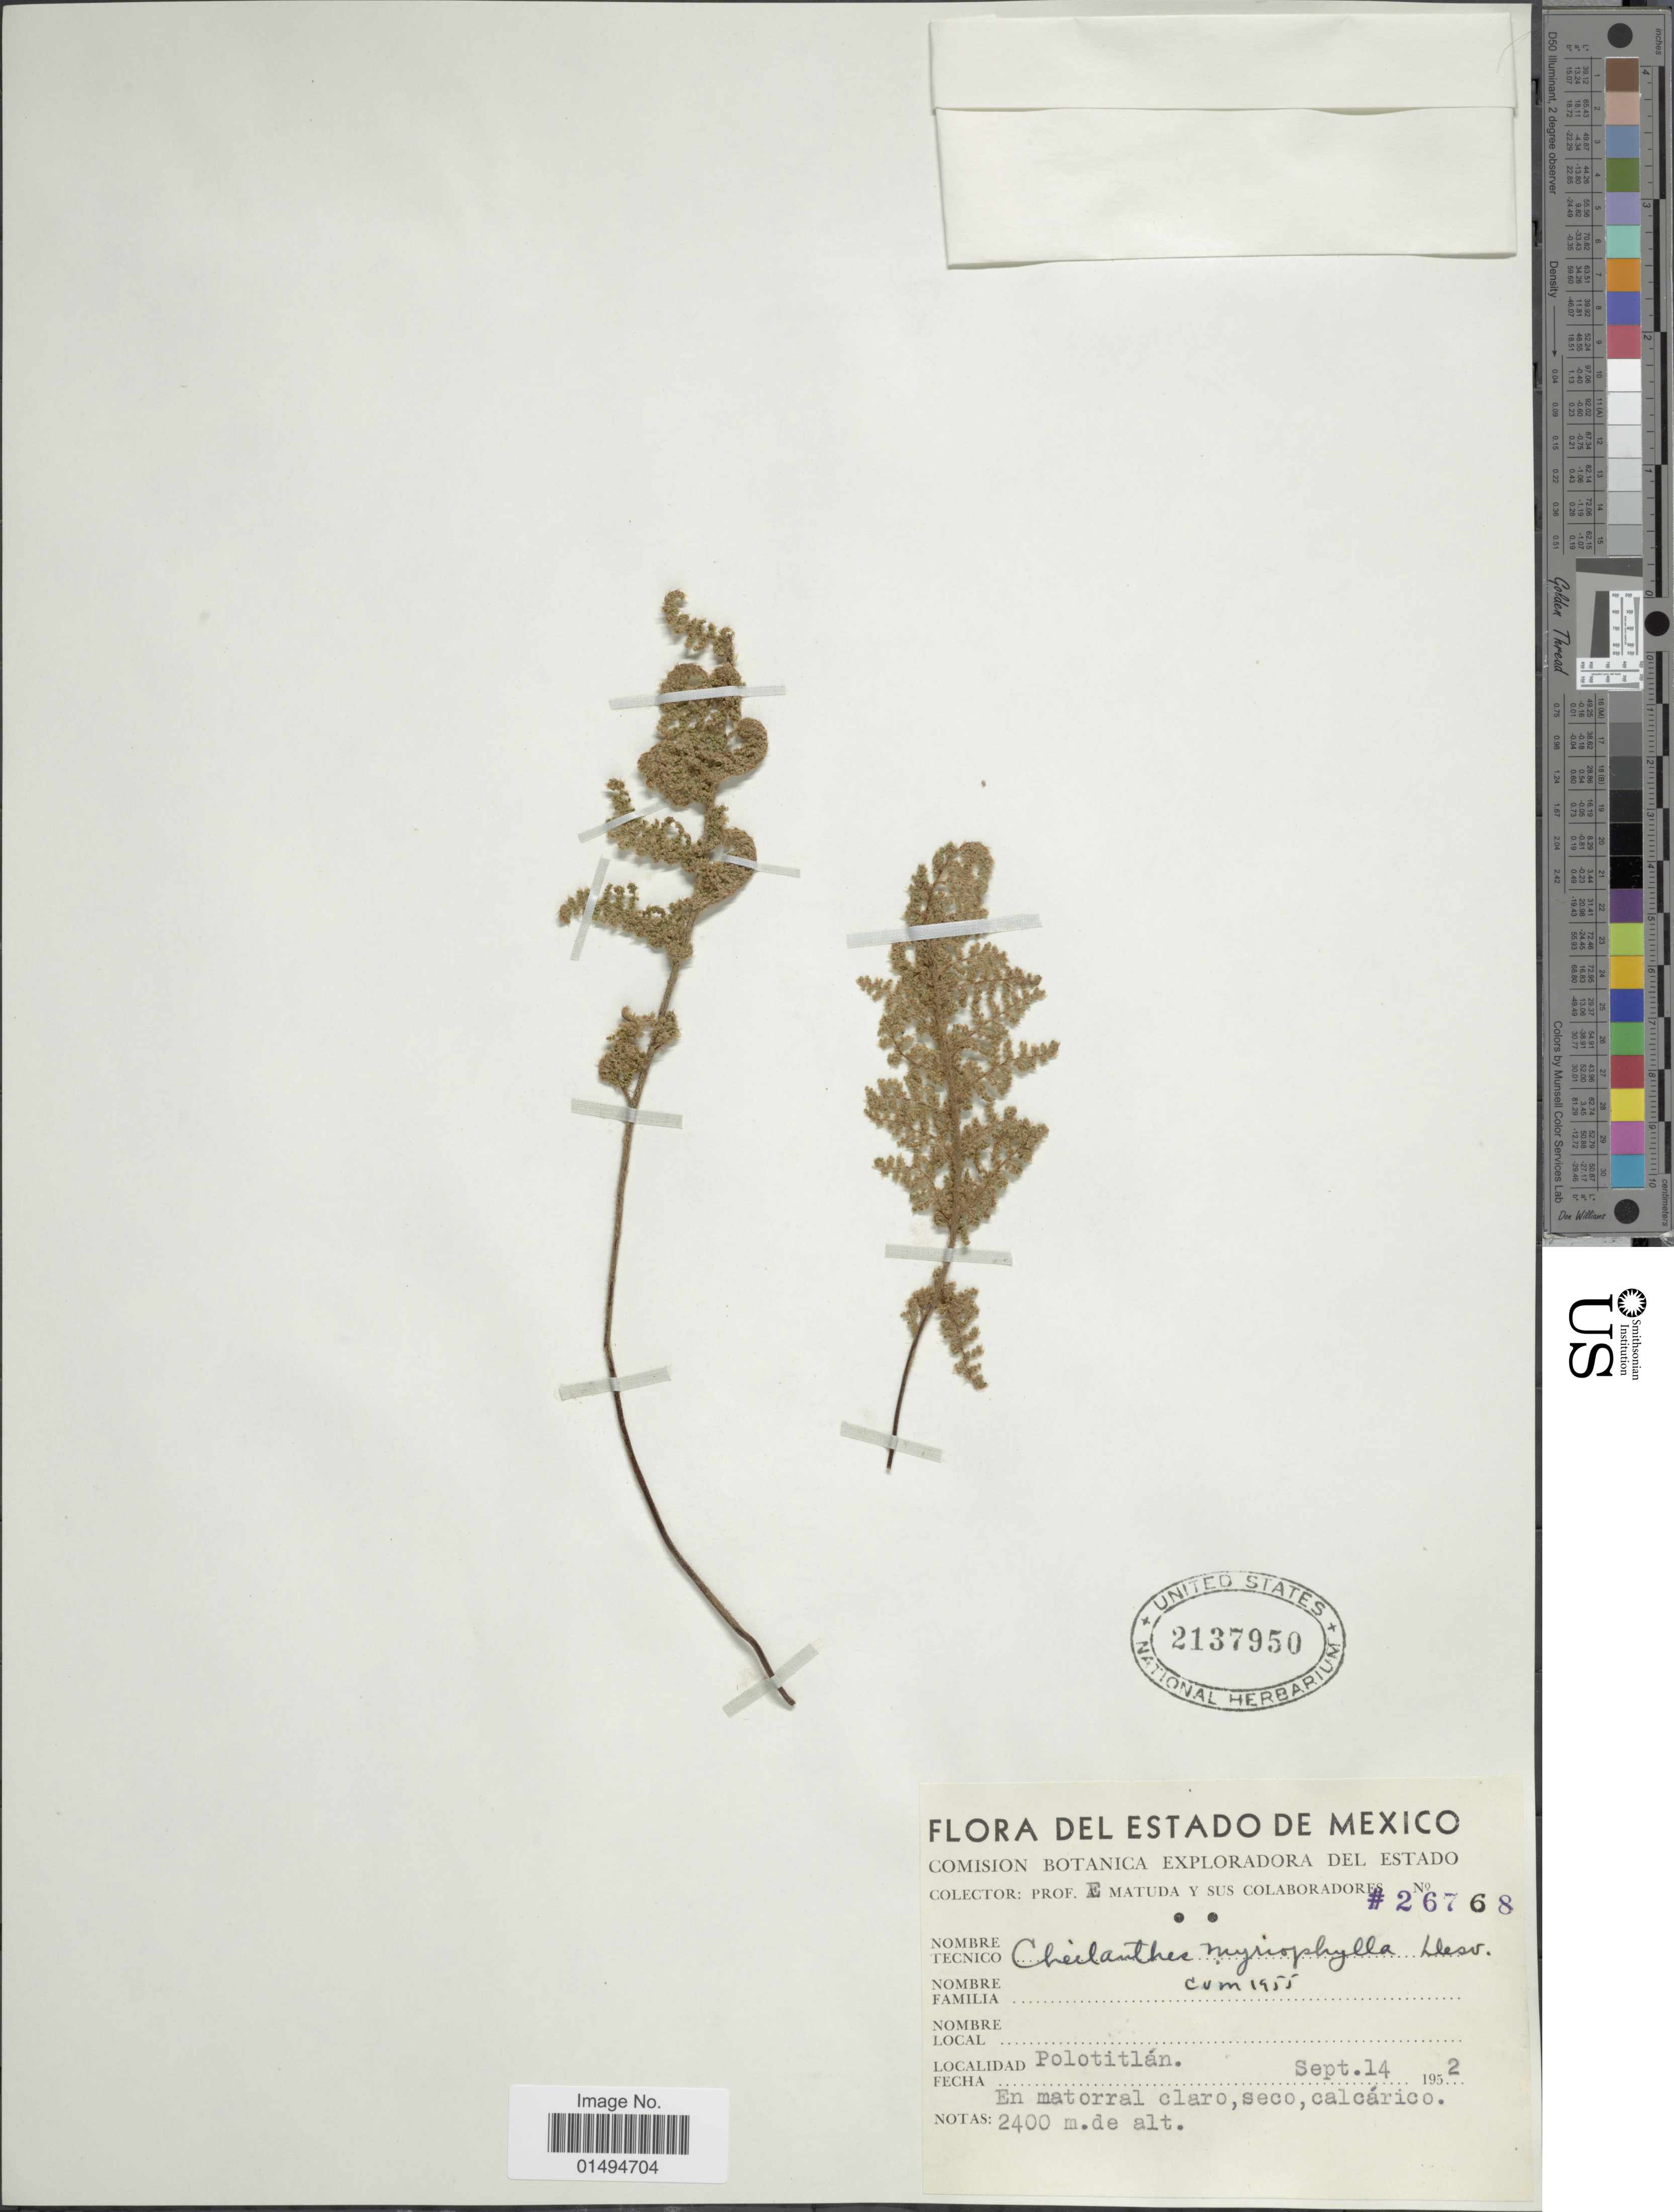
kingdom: Plantae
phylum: Tracheophyta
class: Polypodiopsida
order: Polypodiales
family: Pteridaceae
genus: Myriopteris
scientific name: Myriopteris myriophylla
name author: (Desv.) J. Sm.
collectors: E. Matuda & Sus Colaboradores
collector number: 26768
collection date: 1952-09-14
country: Mexico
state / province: México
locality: Polotitlan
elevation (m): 2400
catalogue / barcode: US 2137950